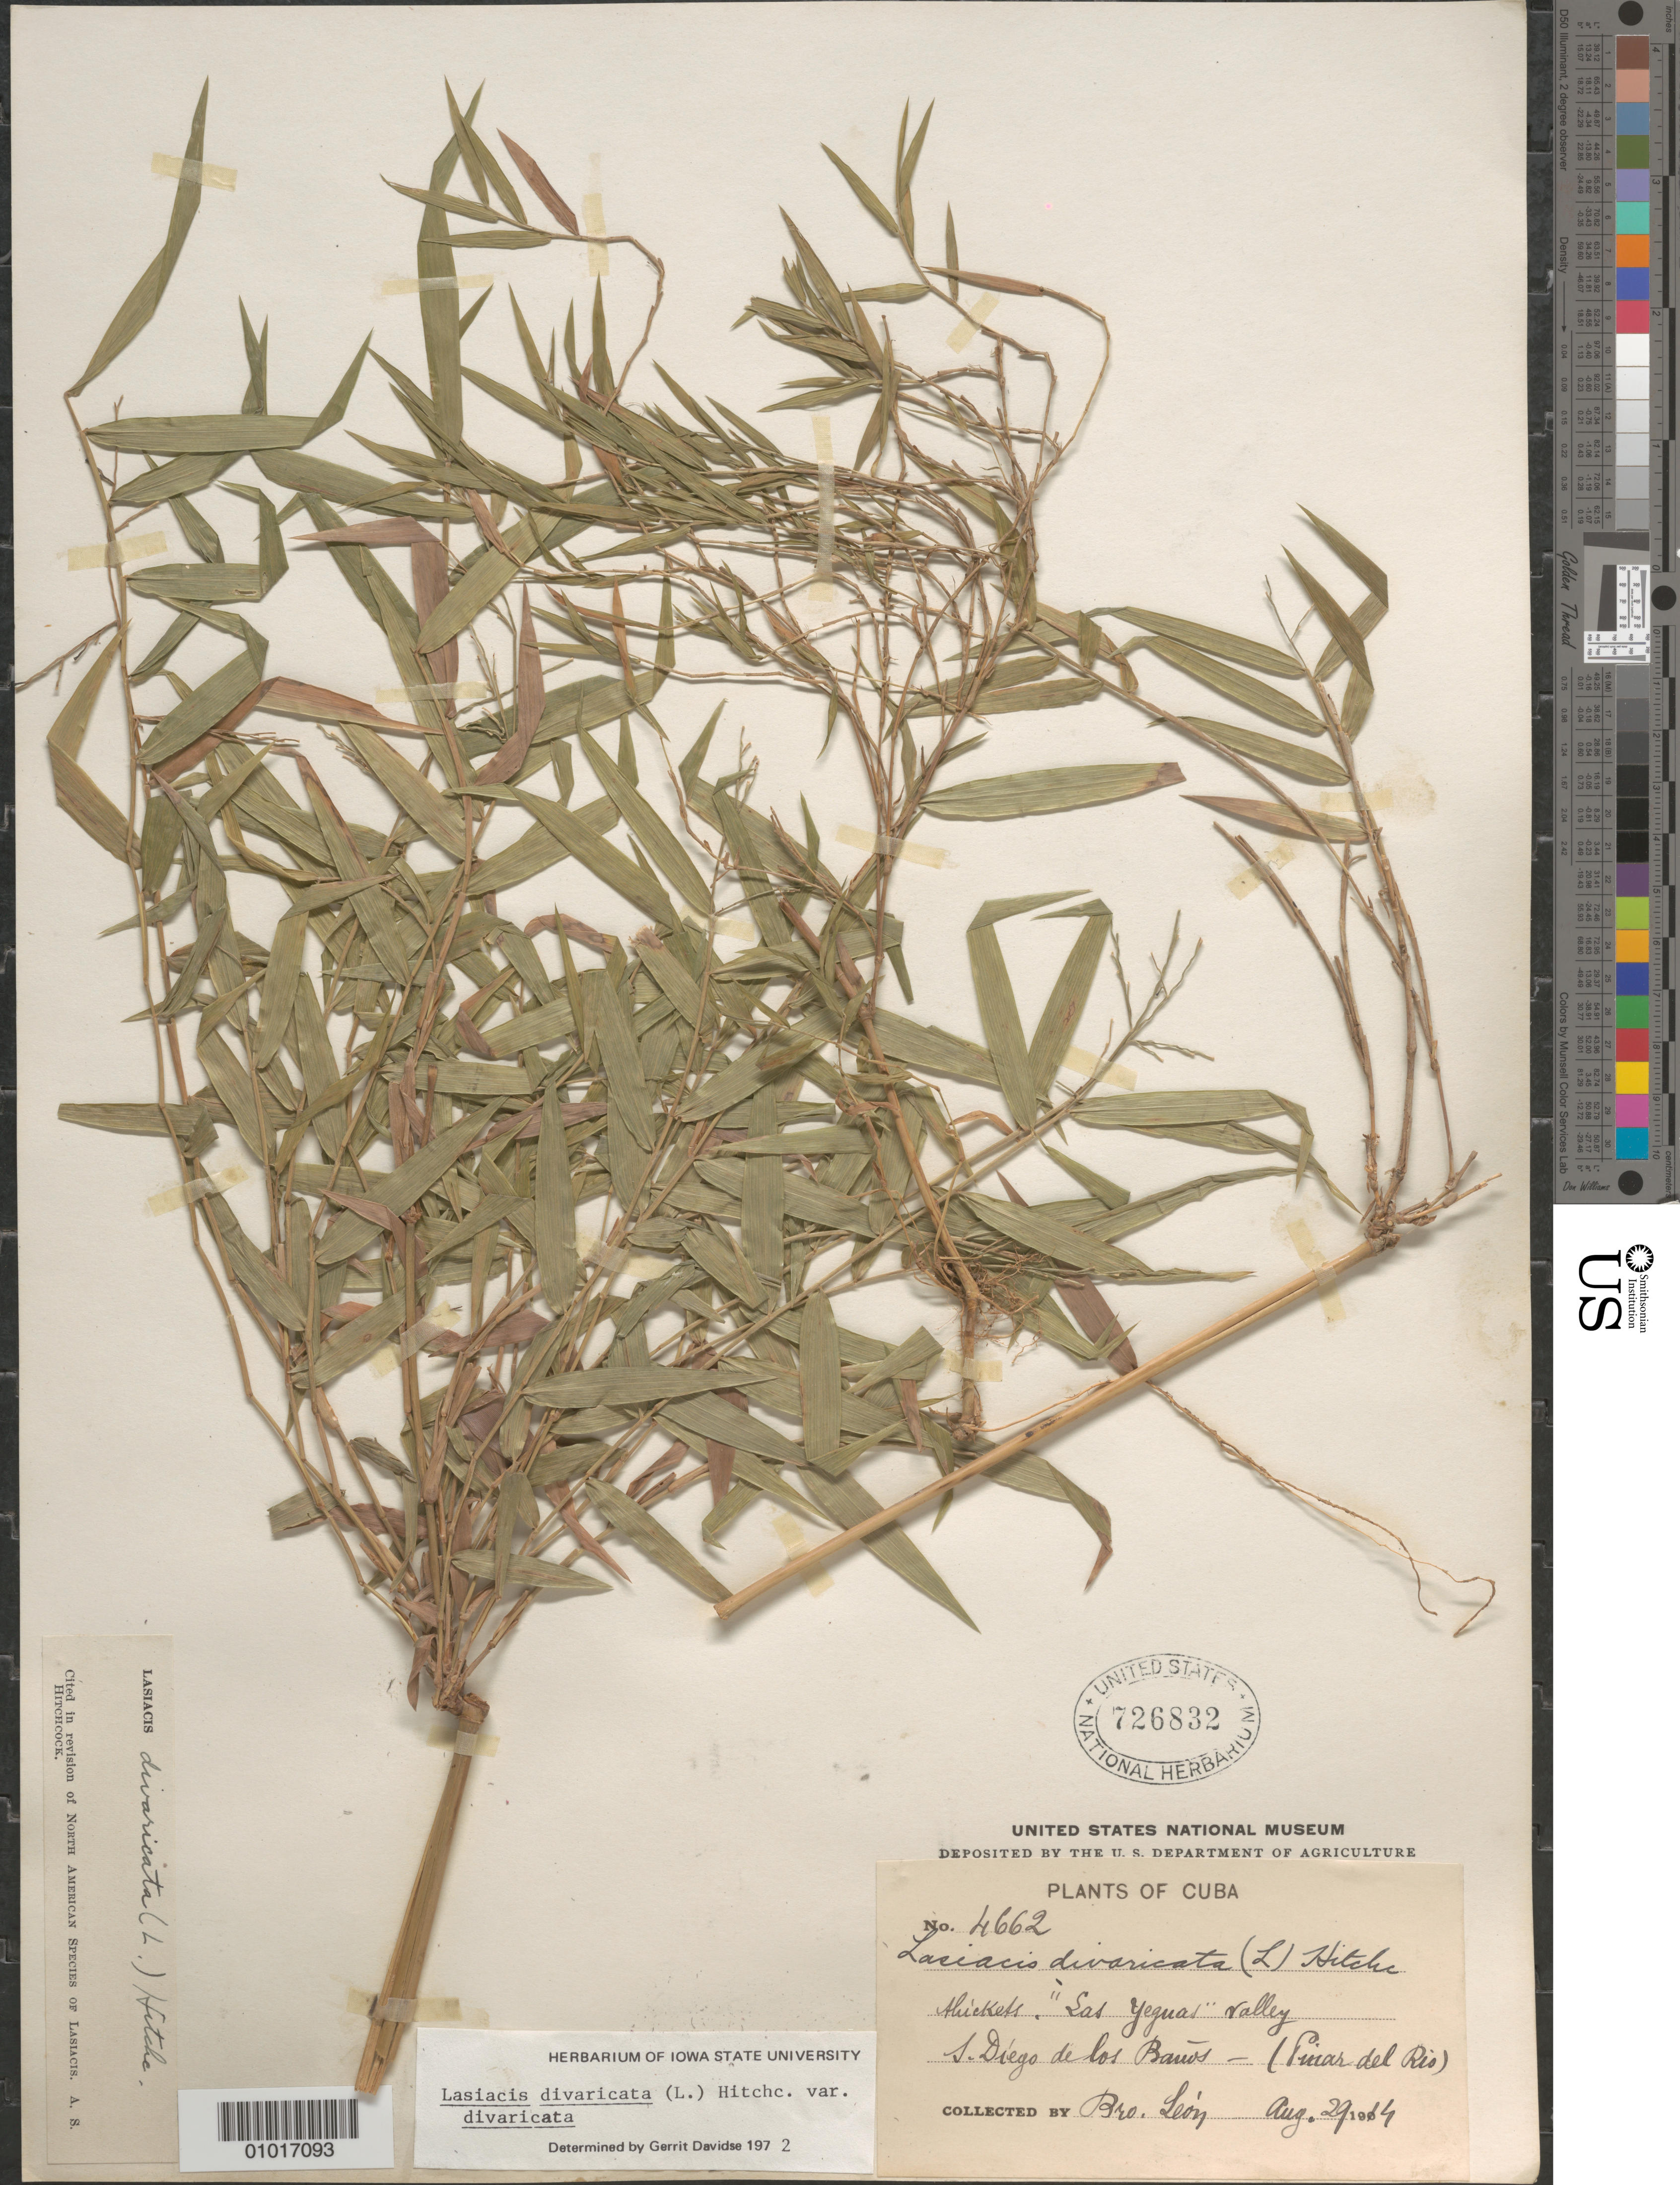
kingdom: Plantae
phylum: Tracheophyta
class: Liliopsida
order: Poales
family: Poaceae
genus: Lasiacis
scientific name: Lasiacis divaricata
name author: (L.) Hitchc.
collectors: Bro. León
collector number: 4662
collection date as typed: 29 Aug 1914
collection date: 1914-08-29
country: Cuba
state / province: Pinar del Rio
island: Cuba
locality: San yegual" valley San Diego de los Banos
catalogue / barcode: US 726832